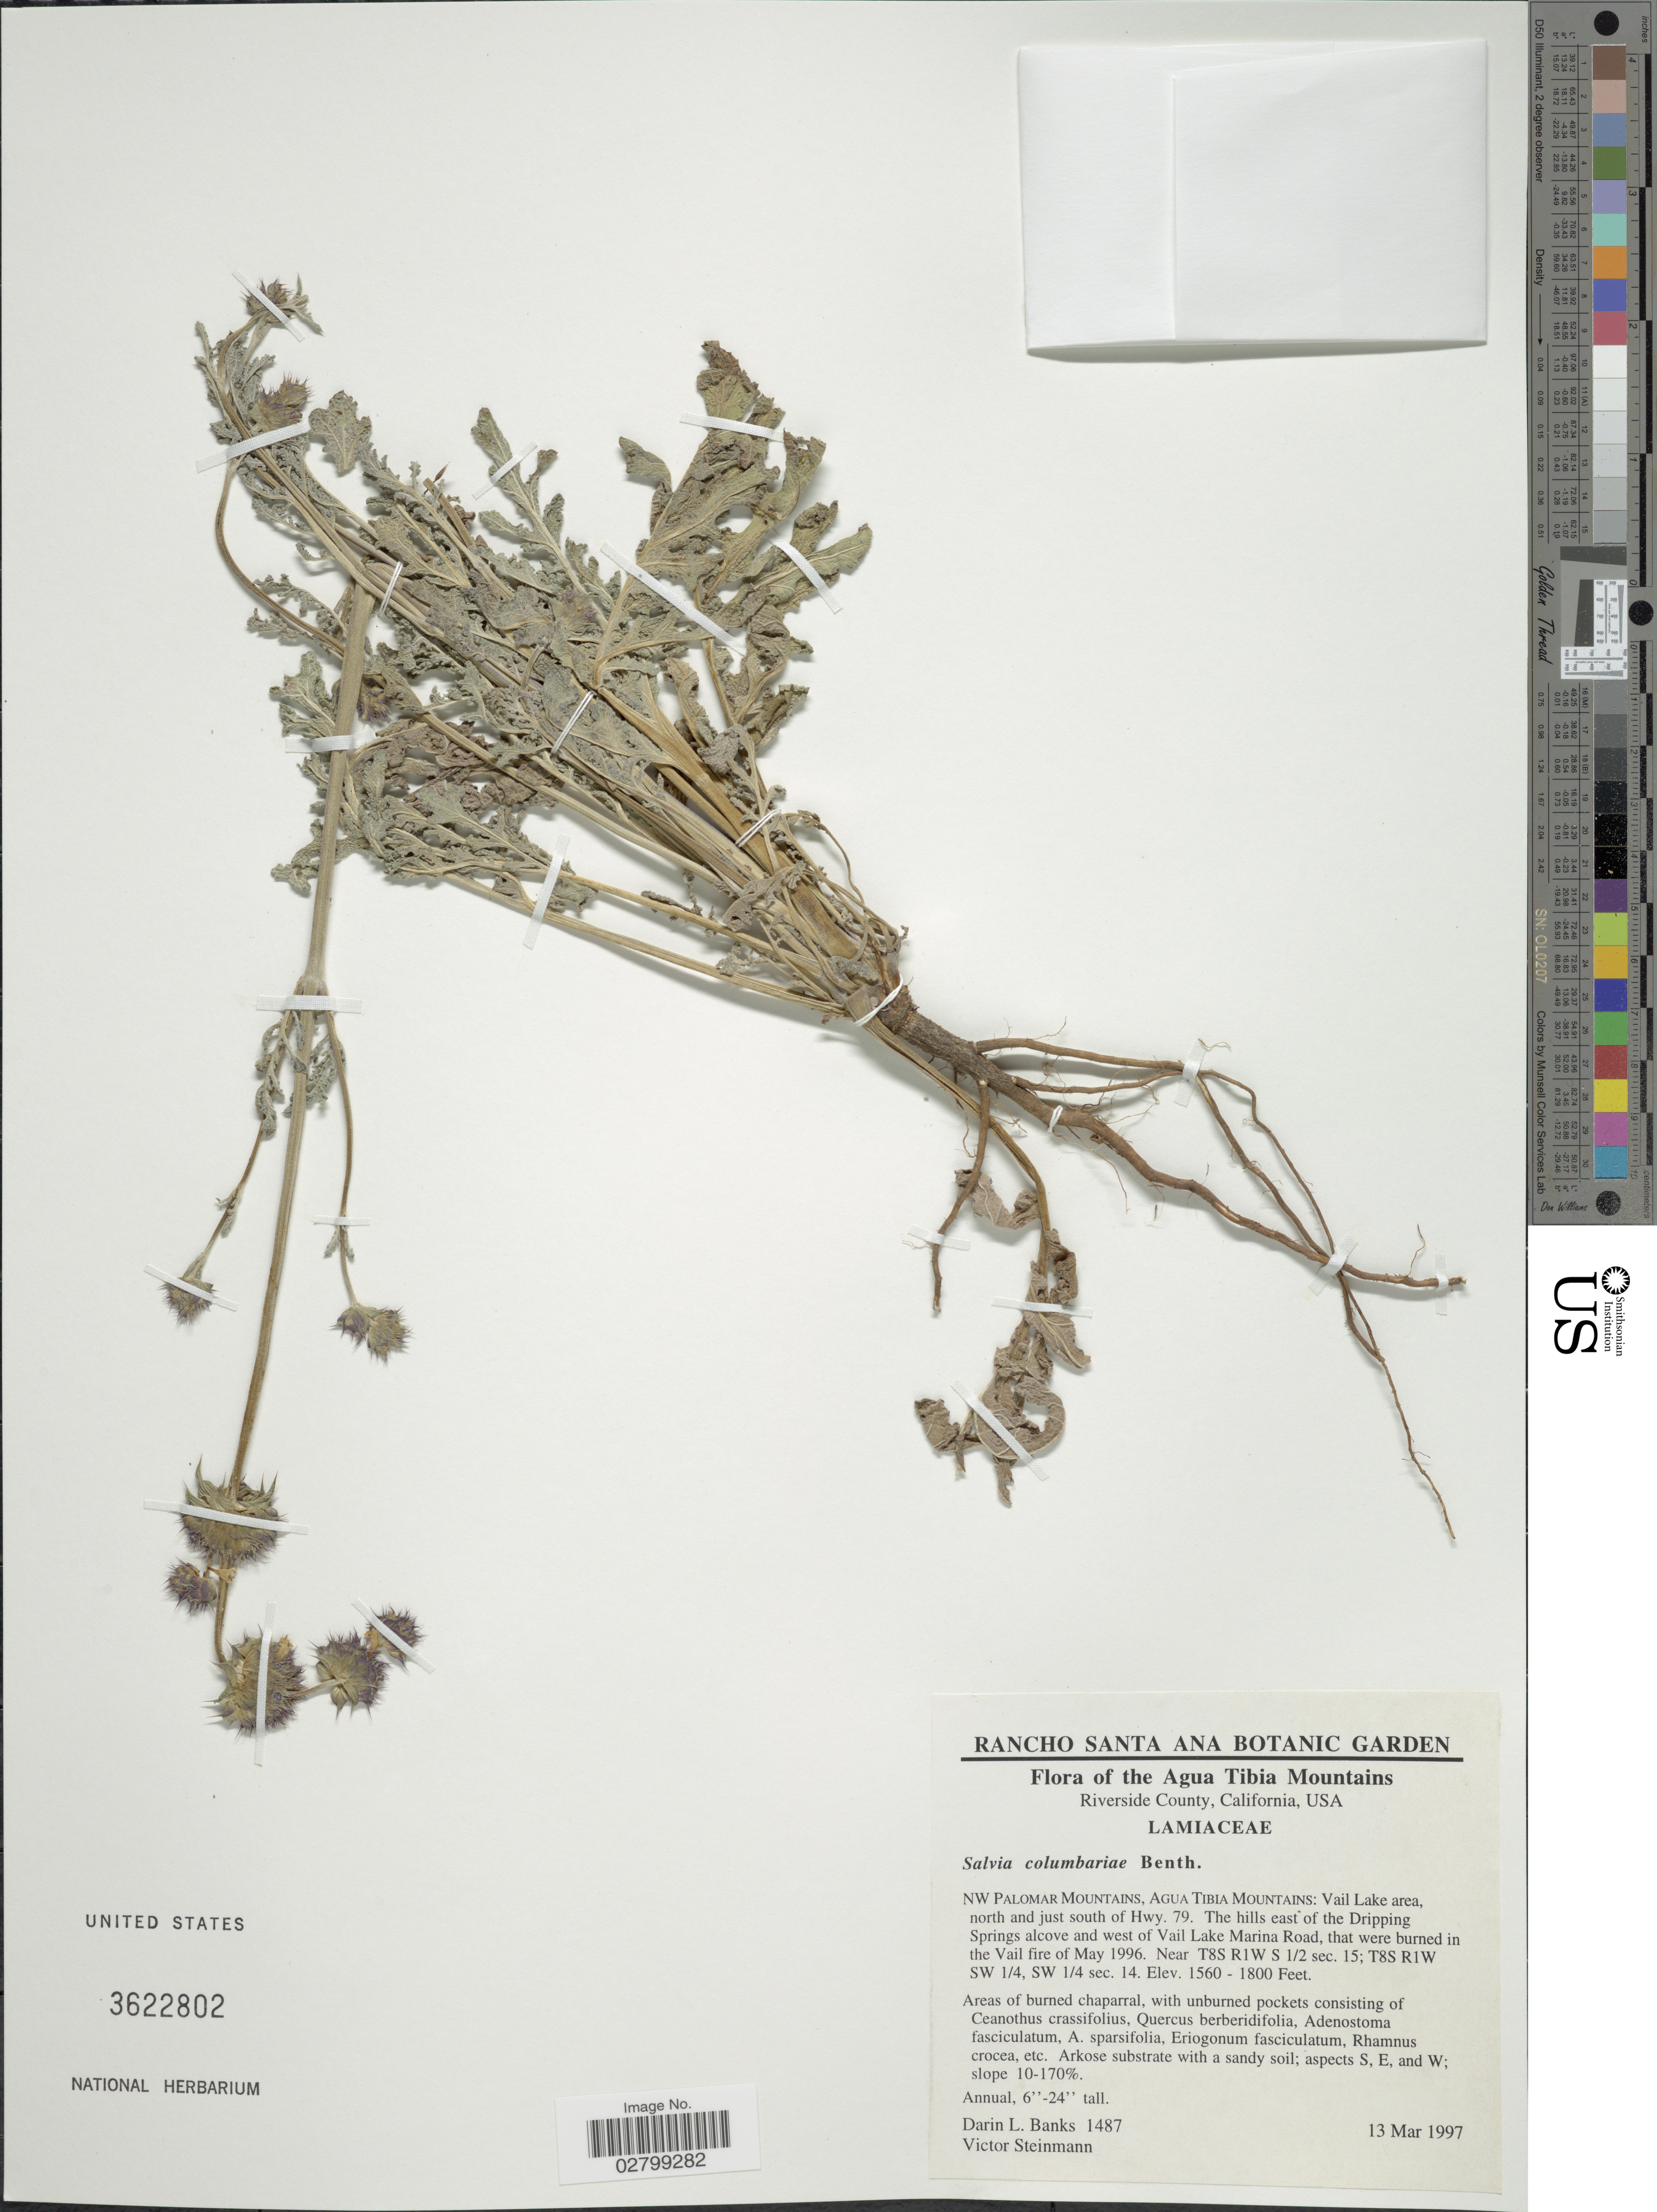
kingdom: Plantae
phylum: Tracheophyta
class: Magnoliopsida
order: Lamiales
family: Lamiaceae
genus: Salvia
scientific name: Salvia columbariae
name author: Benth.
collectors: D. Banks & V. W. Steinmann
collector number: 1487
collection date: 1997-03-13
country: United States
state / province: California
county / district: Riverside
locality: Agua Tibia Mountains, Riverside County. NW Palomar Mountains, Agua Tibia Mountains: Vail Lake area, north and just south of Hwy. 79. The Hills east of the Dripping Springs alcove and west of Vail Lake Marina Road. Near T8S R1W S 1/2 sec. 15; T8S R1W SW 1/4, SW 1/4 sec. 14.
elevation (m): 475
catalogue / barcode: US 3622802